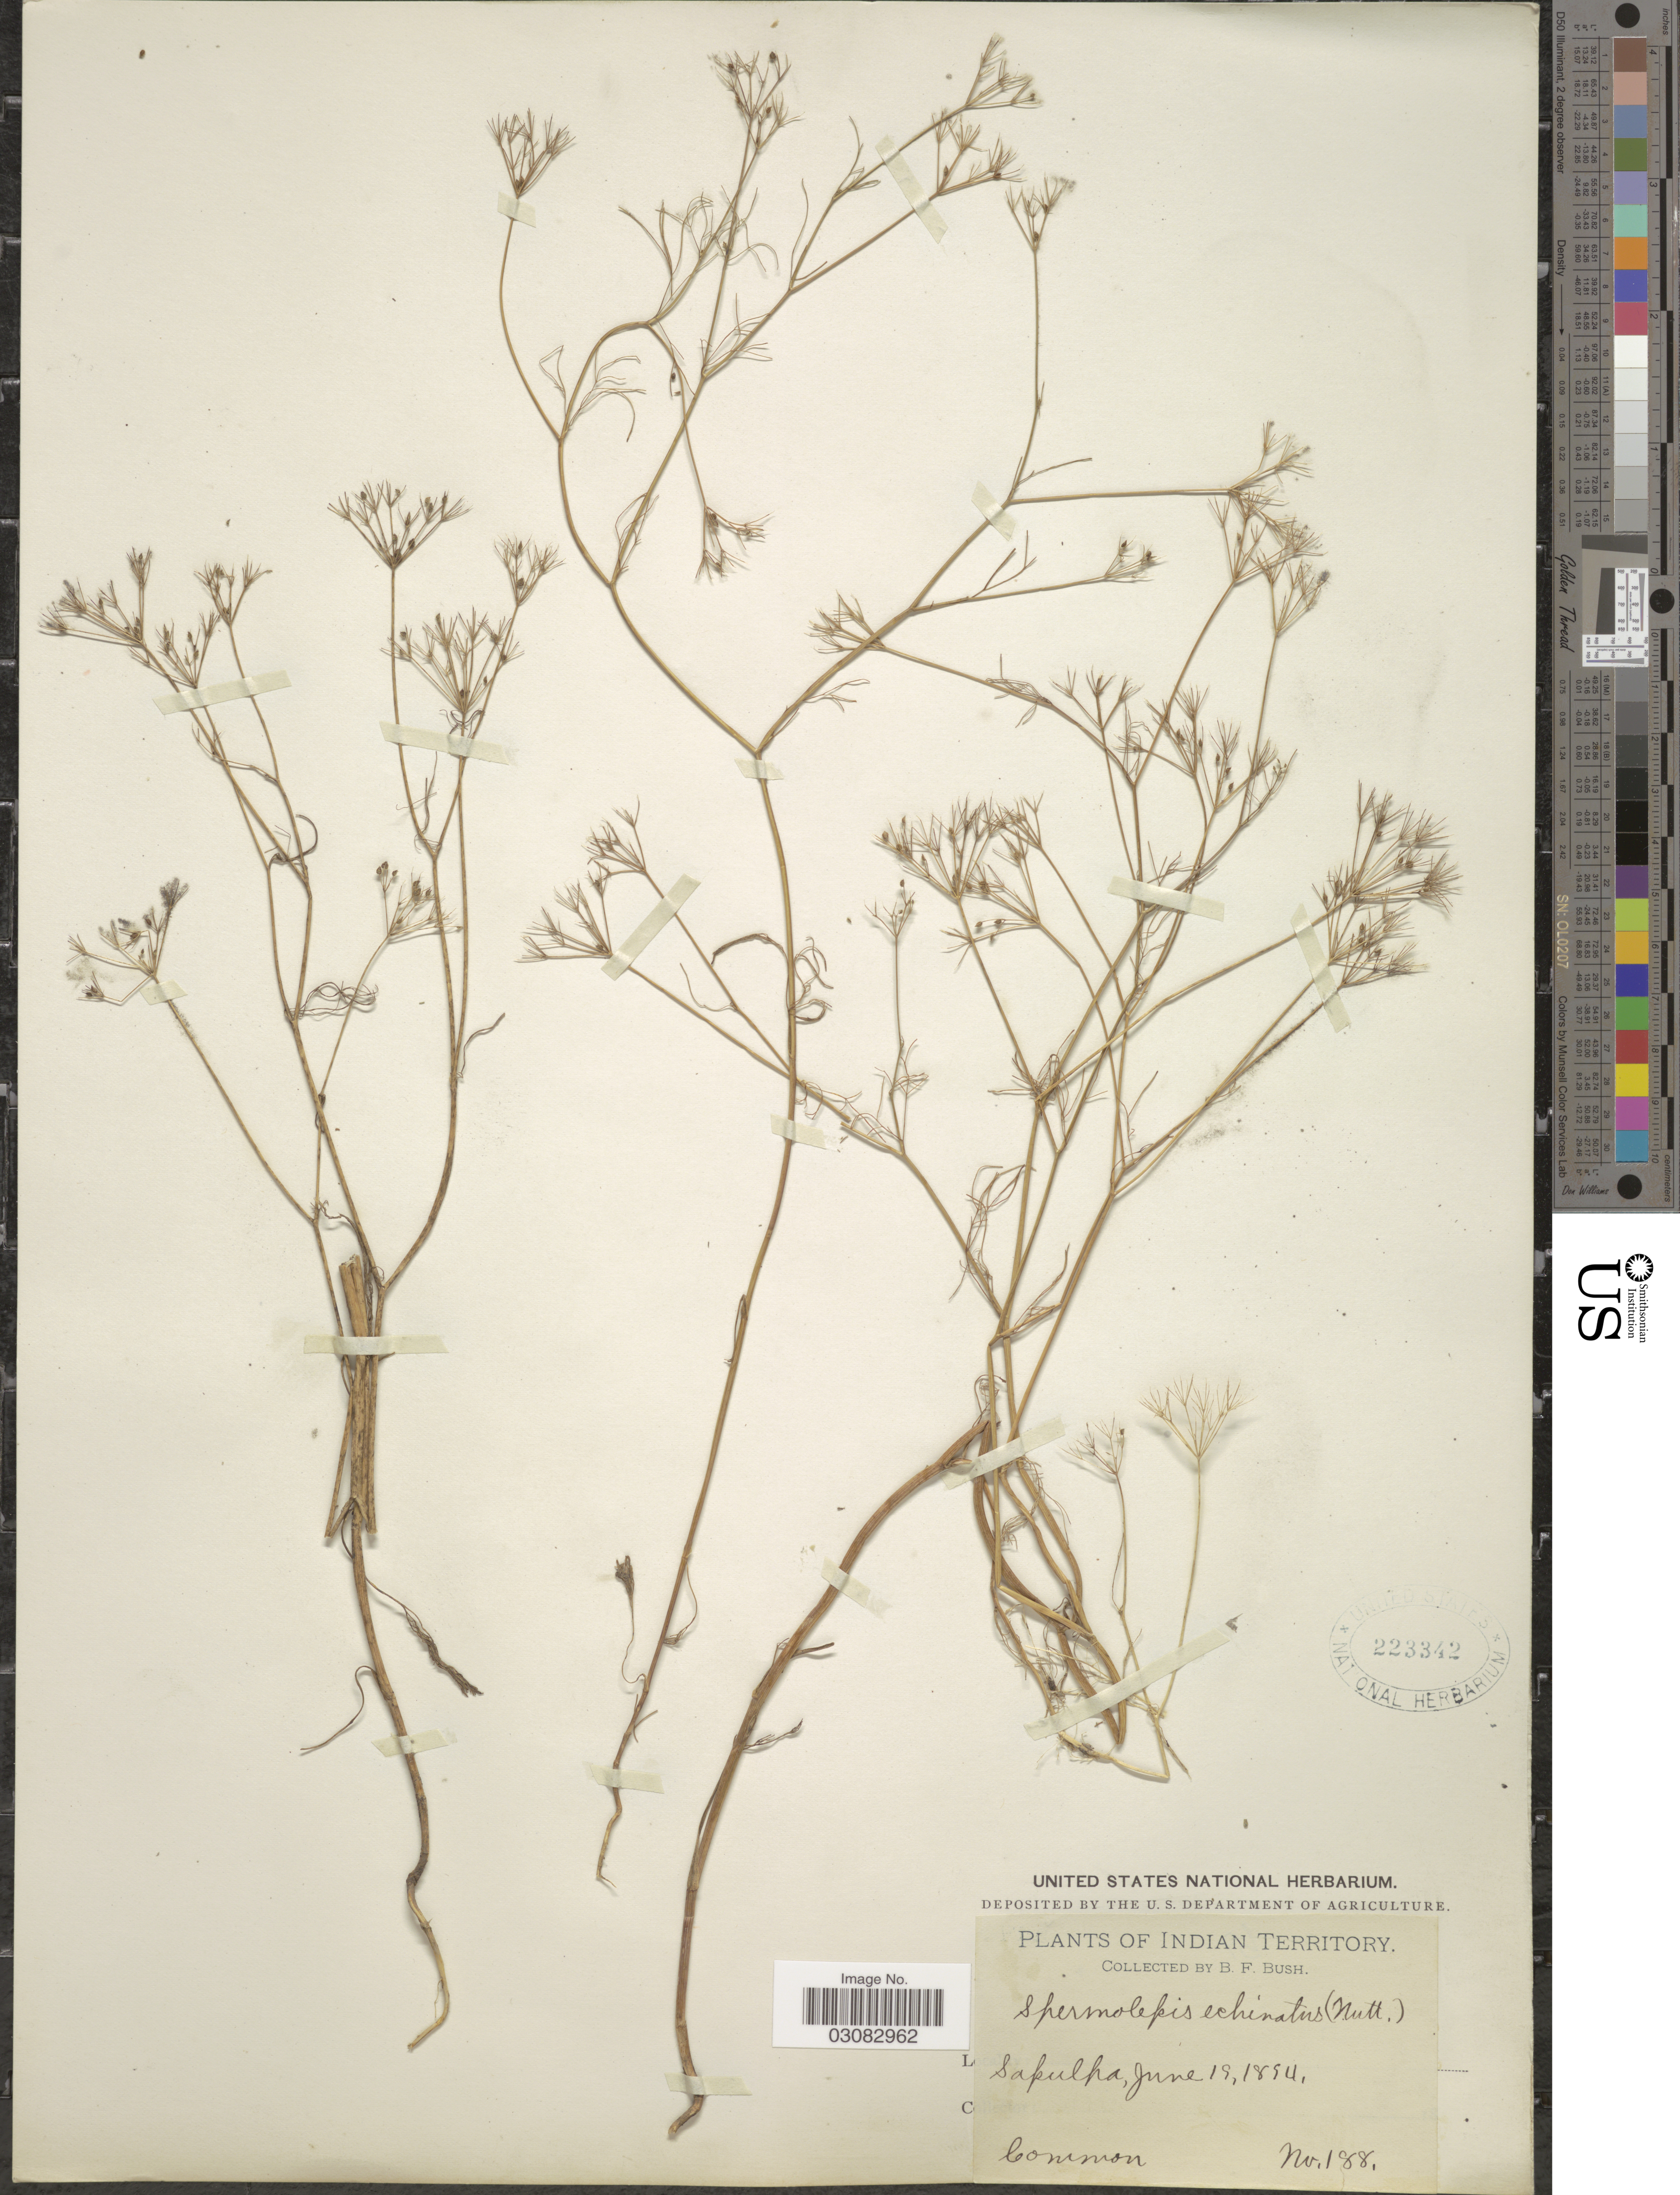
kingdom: Plantae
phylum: Tracheophyta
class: Magnoliopsida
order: Apiales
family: Apiaceae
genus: Spermolepis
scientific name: Spermolepis echinata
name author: (Nutt. ex DC.) A. Heller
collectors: B. F. Bush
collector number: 188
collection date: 1894-06-19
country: United States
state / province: Oklahoma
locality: Indian Territory, Sapulpa.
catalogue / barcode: US 223342